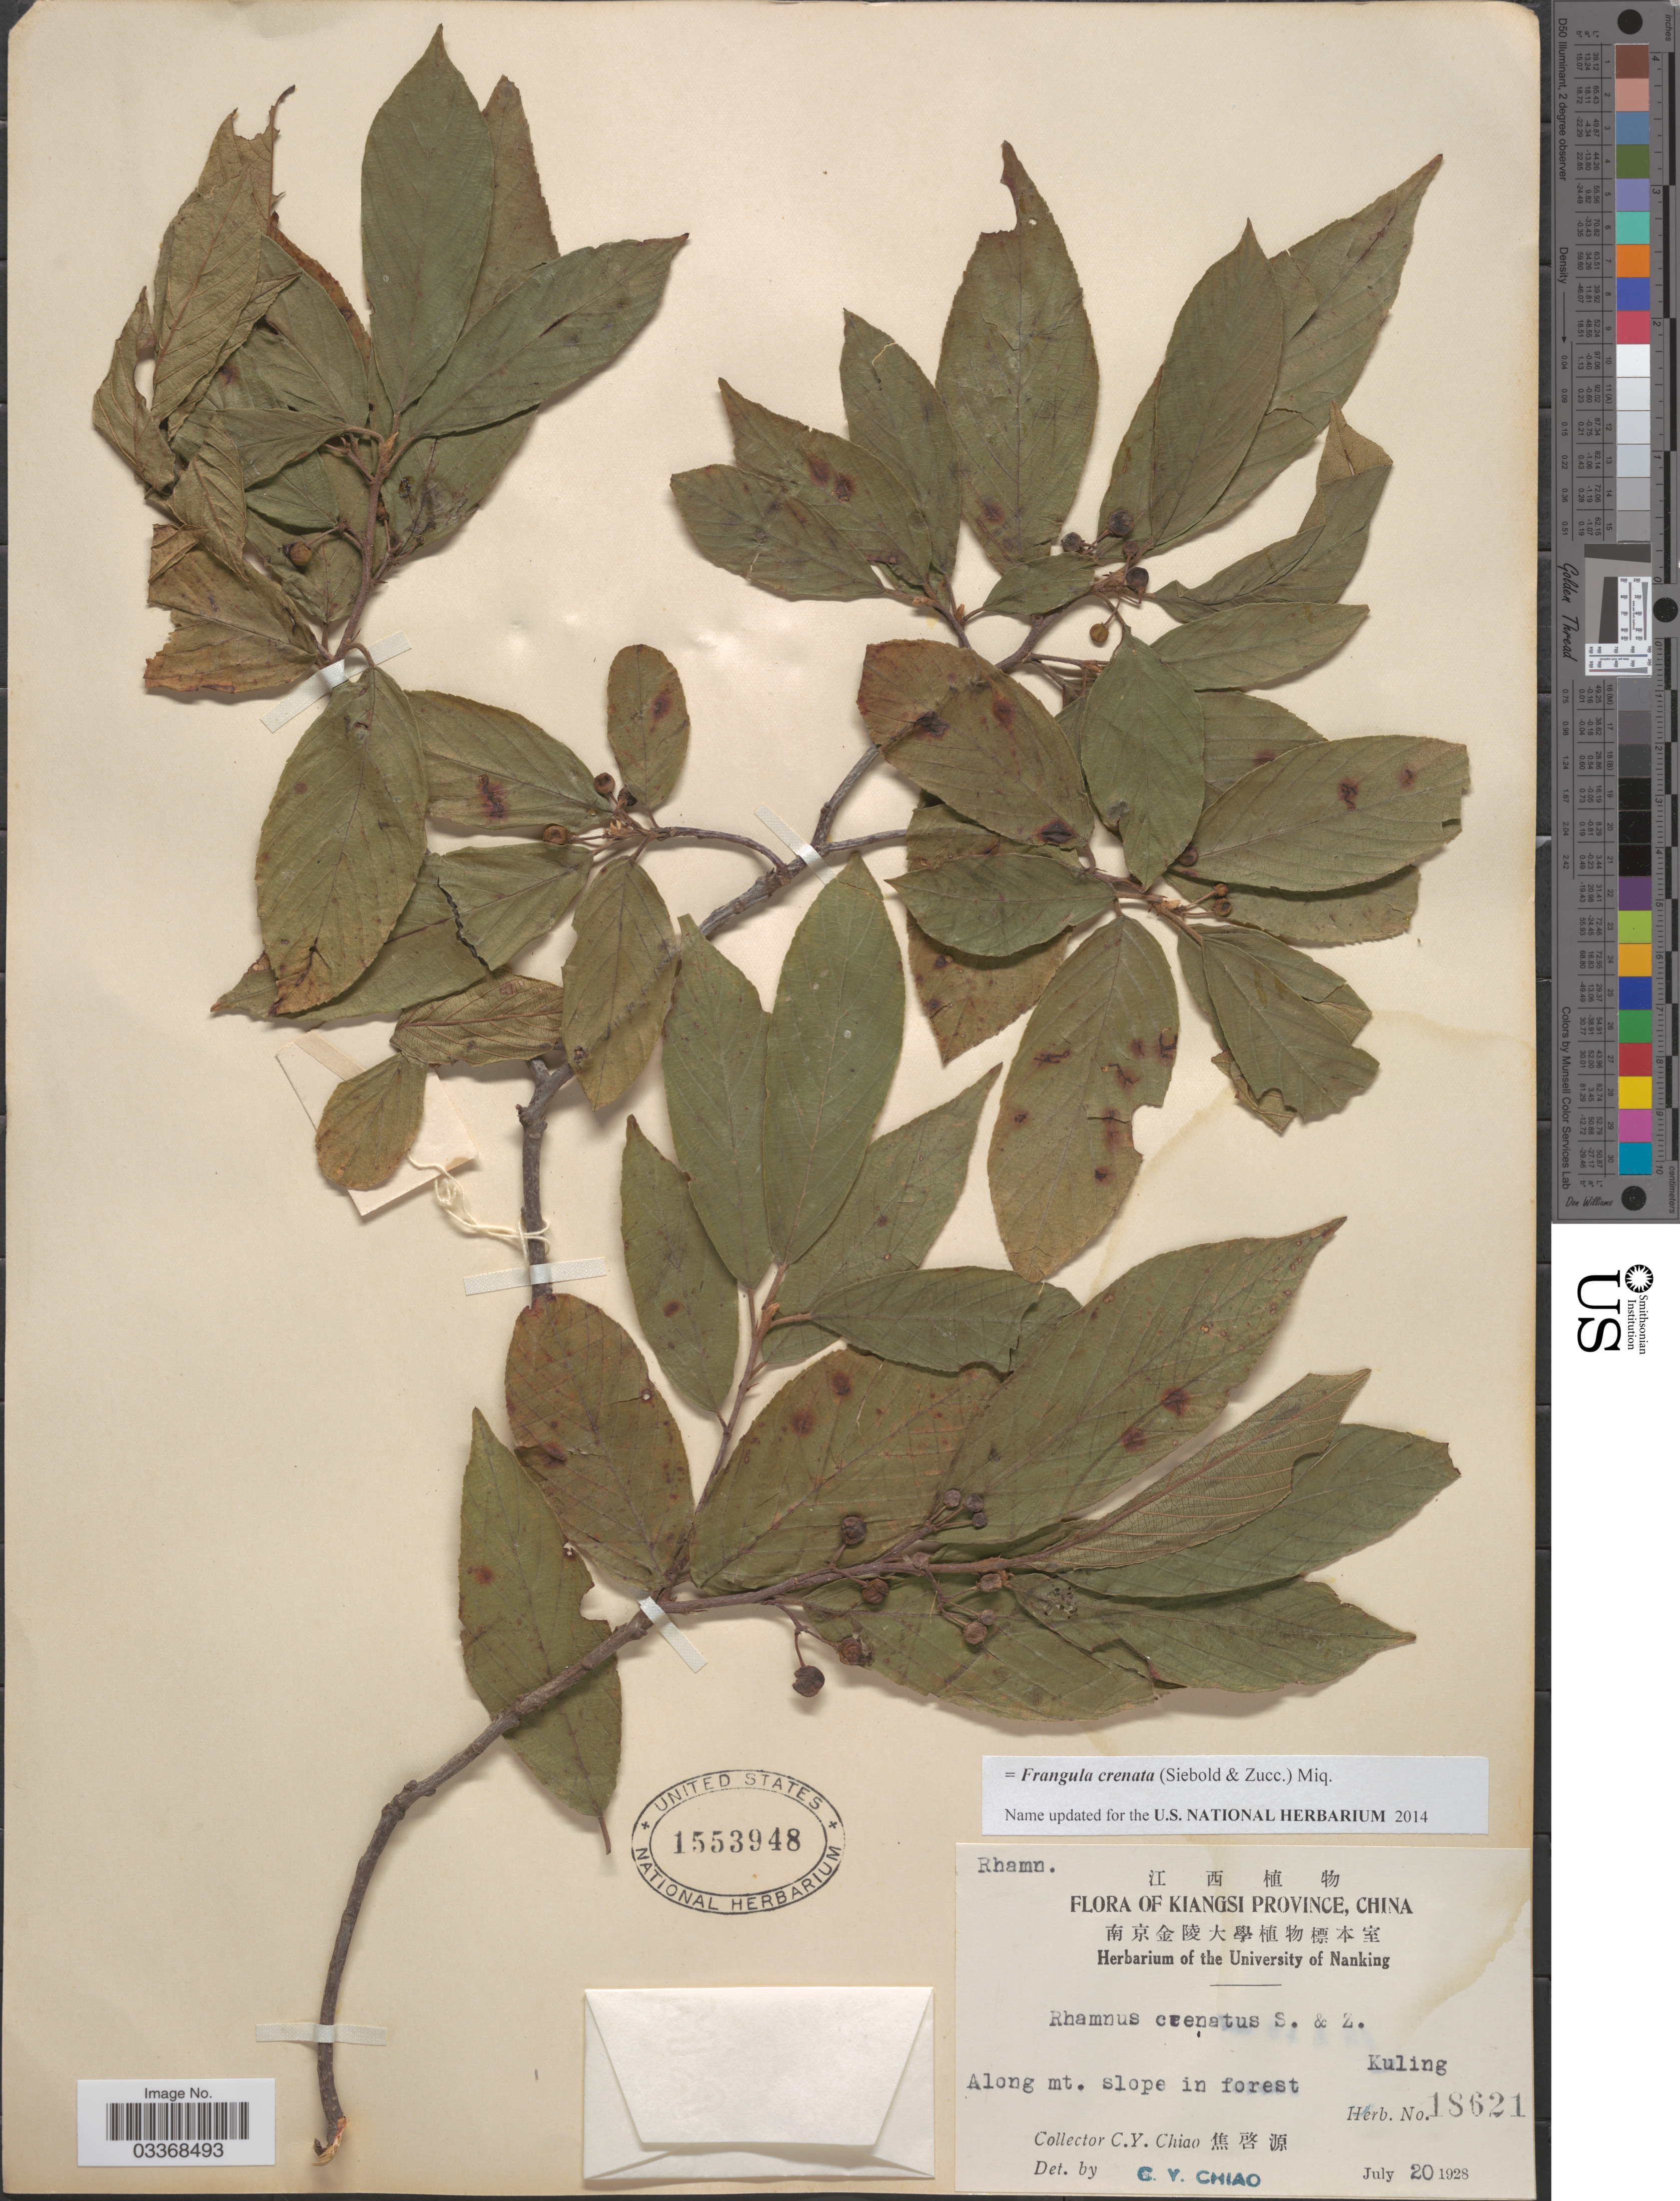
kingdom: Plantae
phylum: Tracheophyta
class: Magnoliopsida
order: Rosales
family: Rhamnaceae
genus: Frangula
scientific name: Frangula crenata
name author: (Siebold & Zucc.) Miq.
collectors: C. Y. Chiao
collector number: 18621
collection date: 1928-07-20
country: China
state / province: Jiangxi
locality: Kiangsi Province. Along mt. slope in forest. Kuling.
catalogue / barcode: US 1553948